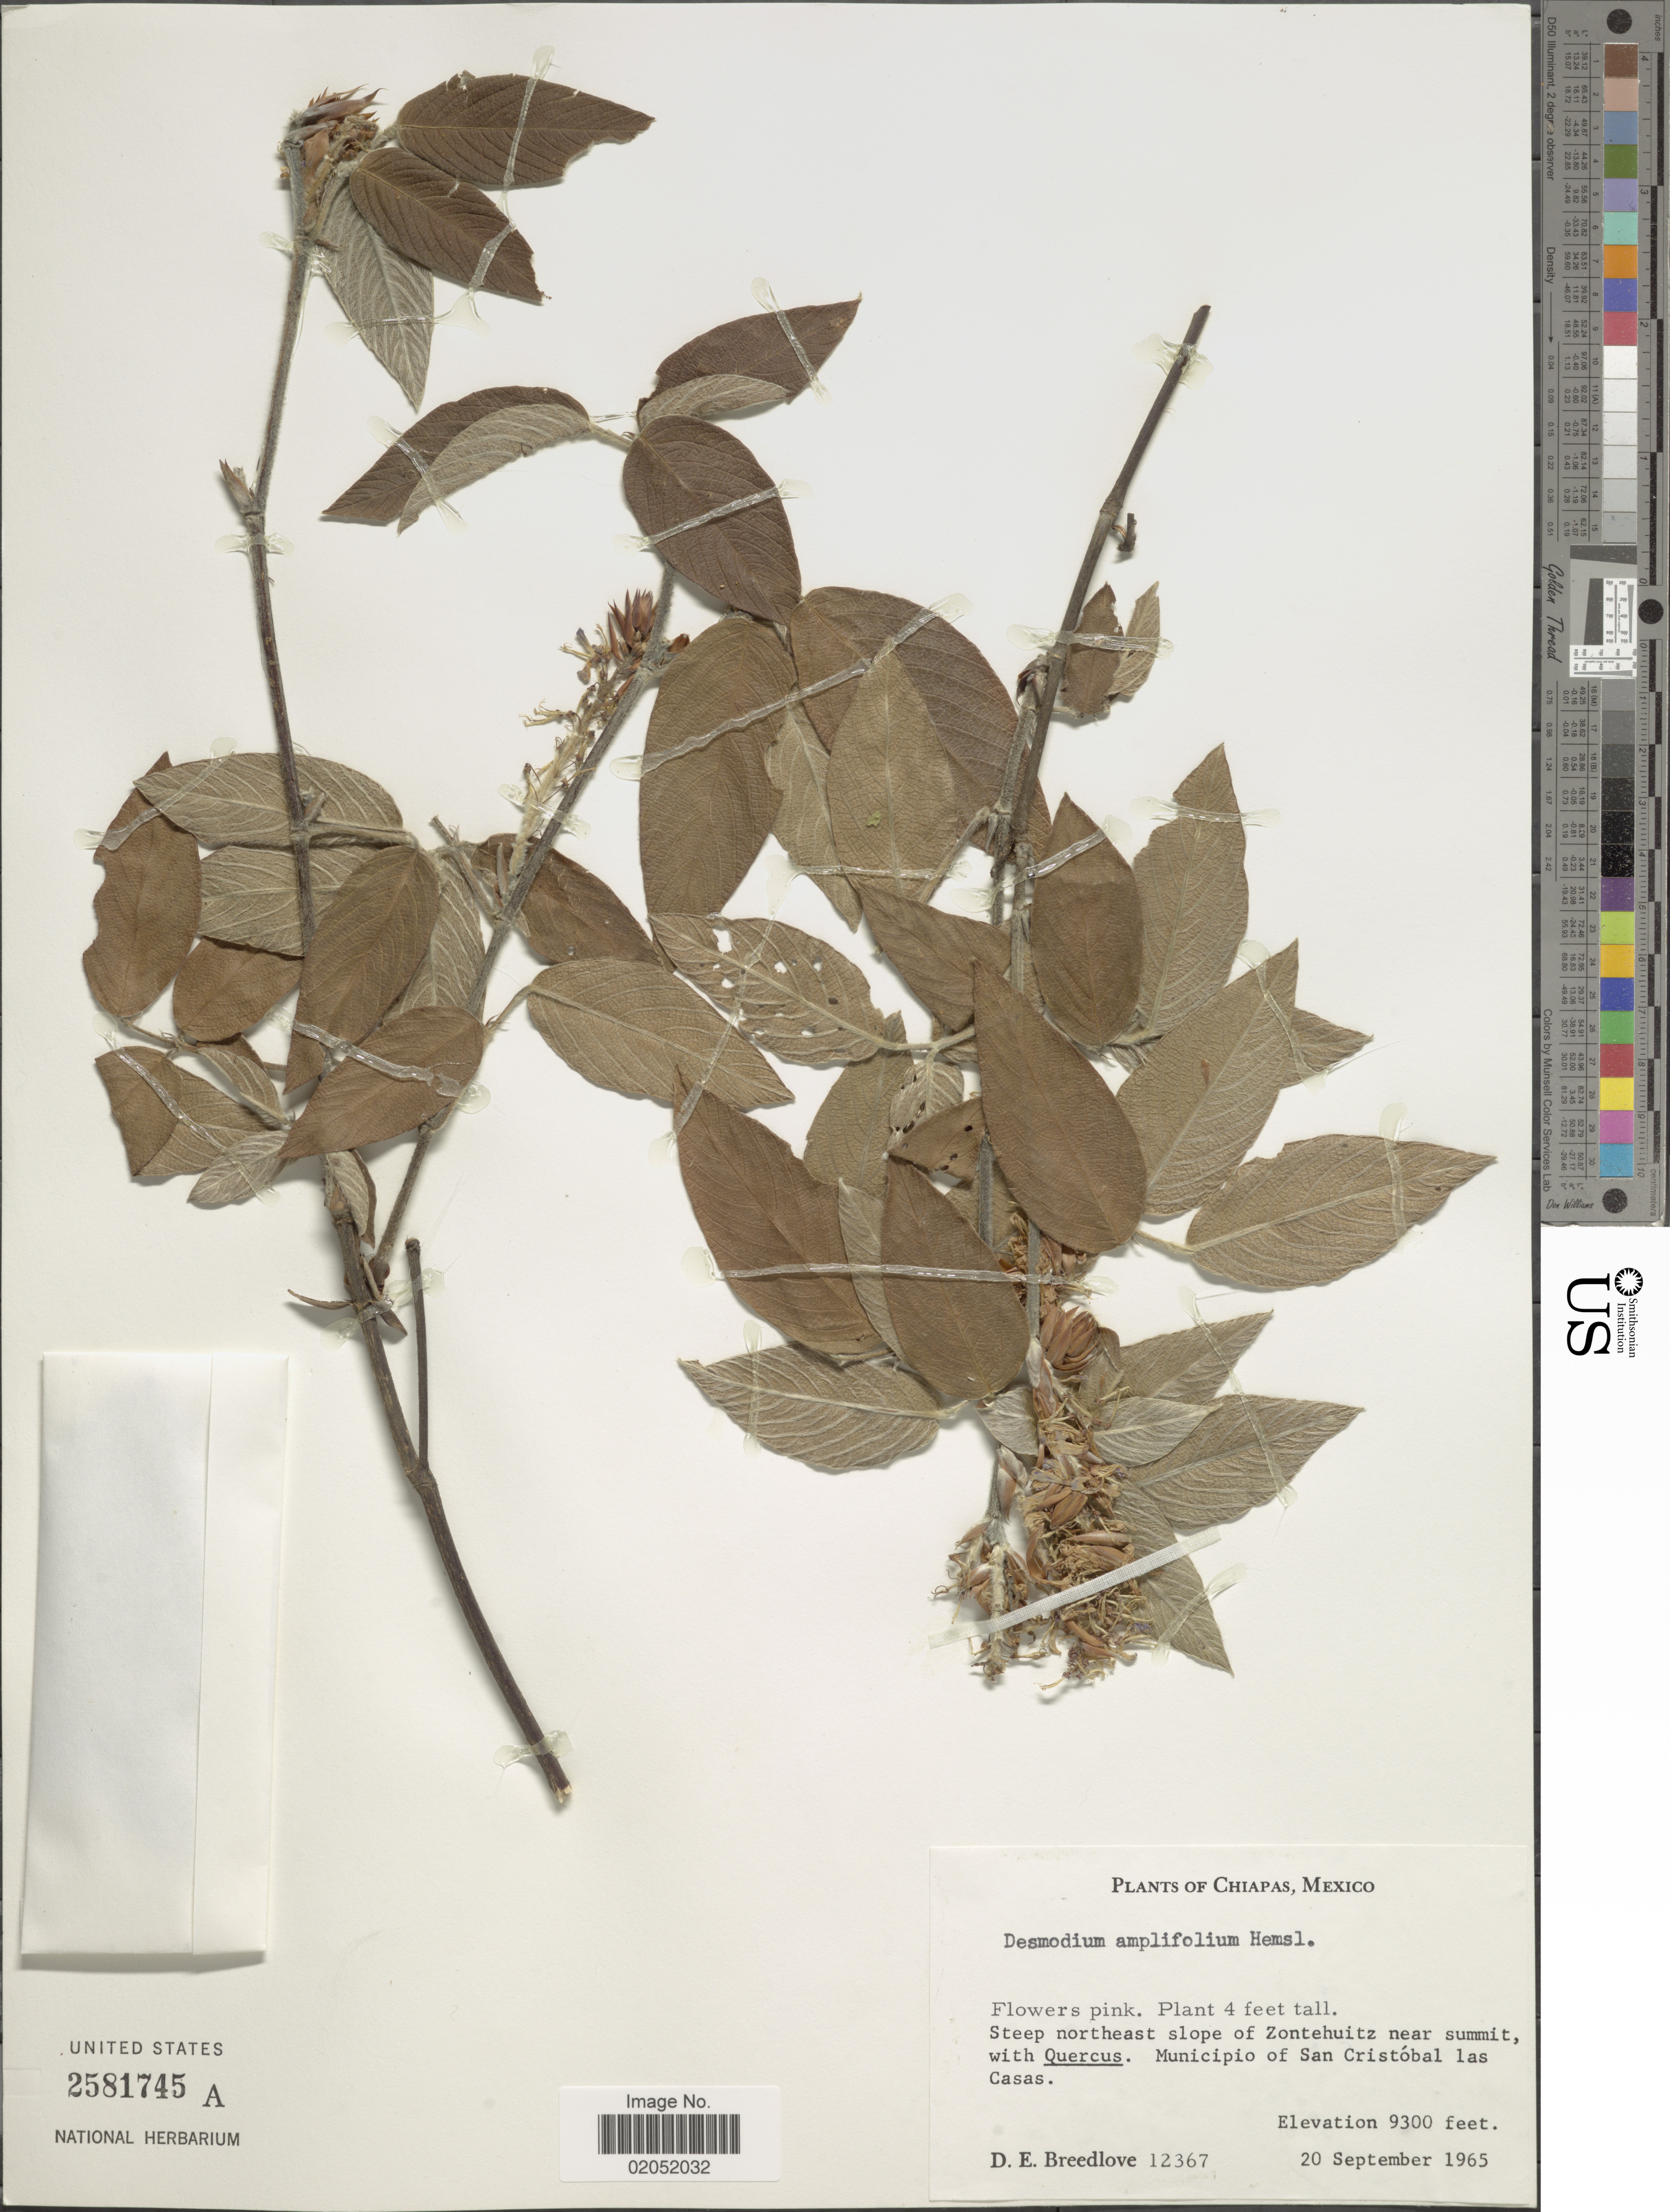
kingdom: Plantae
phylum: Tracheophyta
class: Magnoliopsida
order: Fabales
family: Fabaceae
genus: Desmodium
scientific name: Desmodium amplifolium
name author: Hemsl.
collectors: D. E. Breedlove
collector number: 12367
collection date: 1965-09-20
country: Mexico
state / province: Chiapas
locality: Steep northeast slope of Zontehuitz near summit. Municipio of San Cristobal Las Casas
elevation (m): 2835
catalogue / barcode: US 2581745A